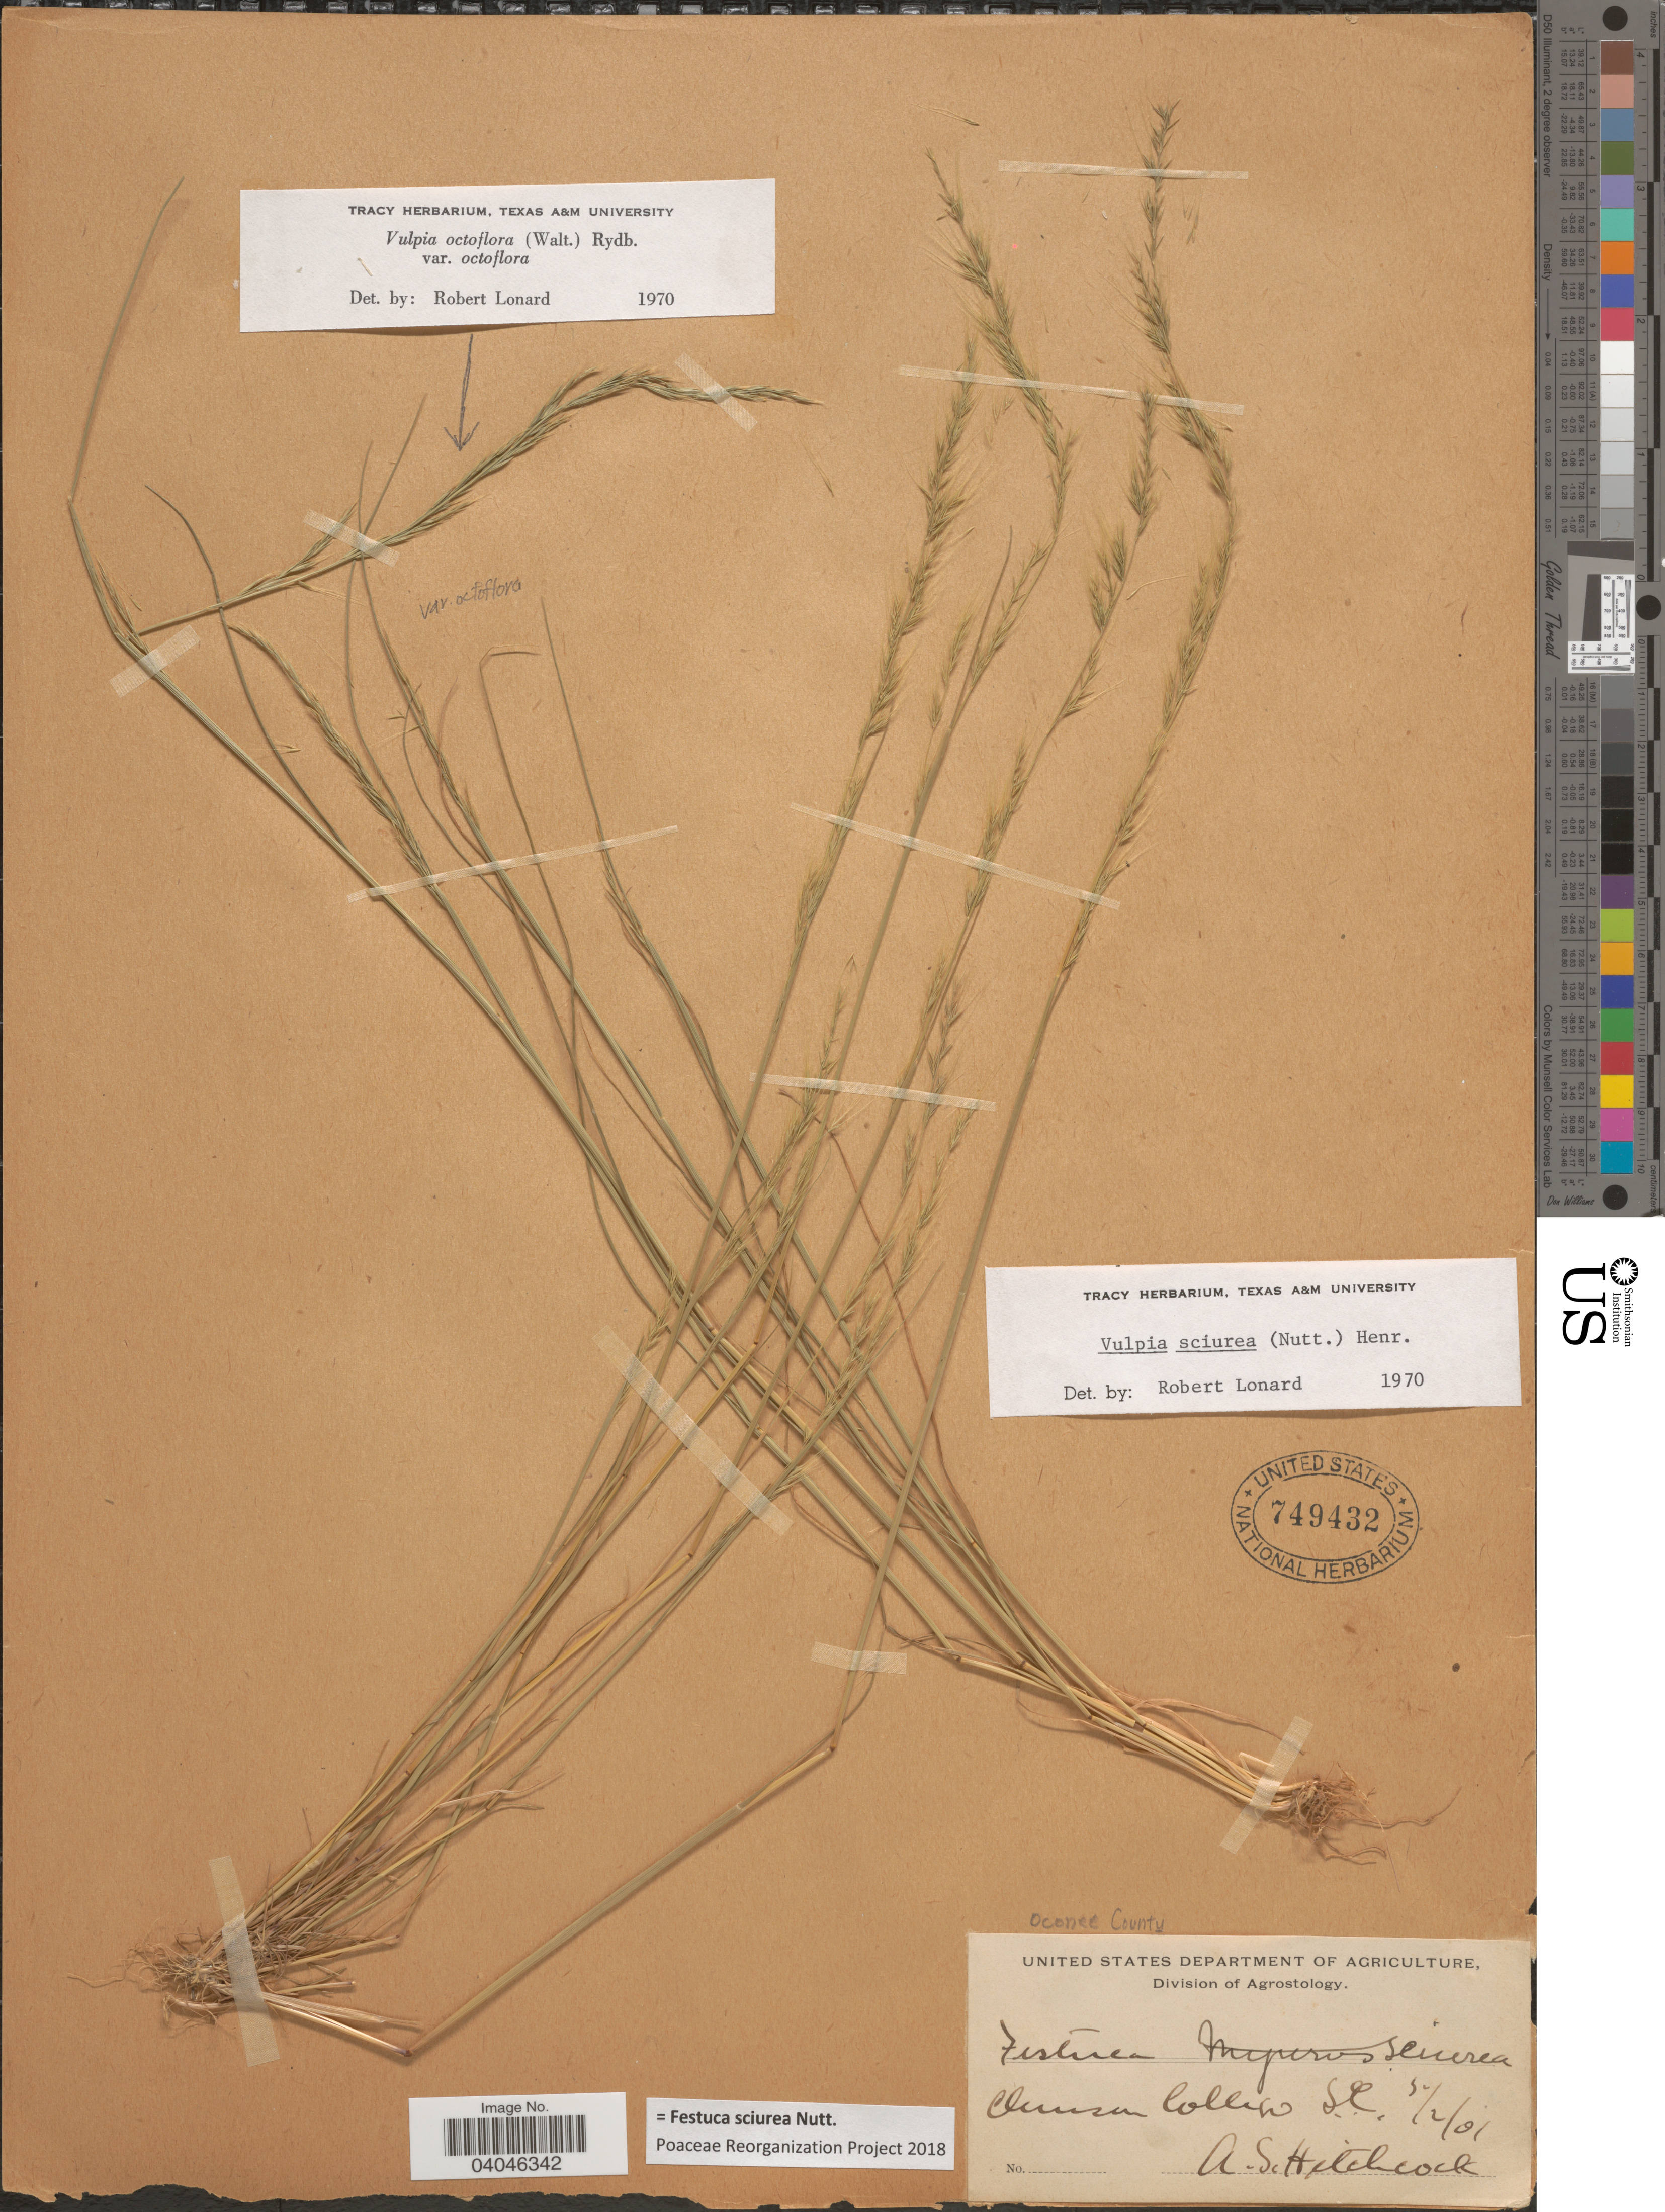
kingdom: Plantae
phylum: Tracheophyta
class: Liliopsida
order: Poales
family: Poaceae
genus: Festuca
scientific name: Festuca sciurea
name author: Nutt.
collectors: A. S. Hitchcock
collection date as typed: Transcribed d/m/y: 2/5/1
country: United States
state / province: South Carolina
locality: Oconee County. Clemson College.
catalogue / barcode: US 749432